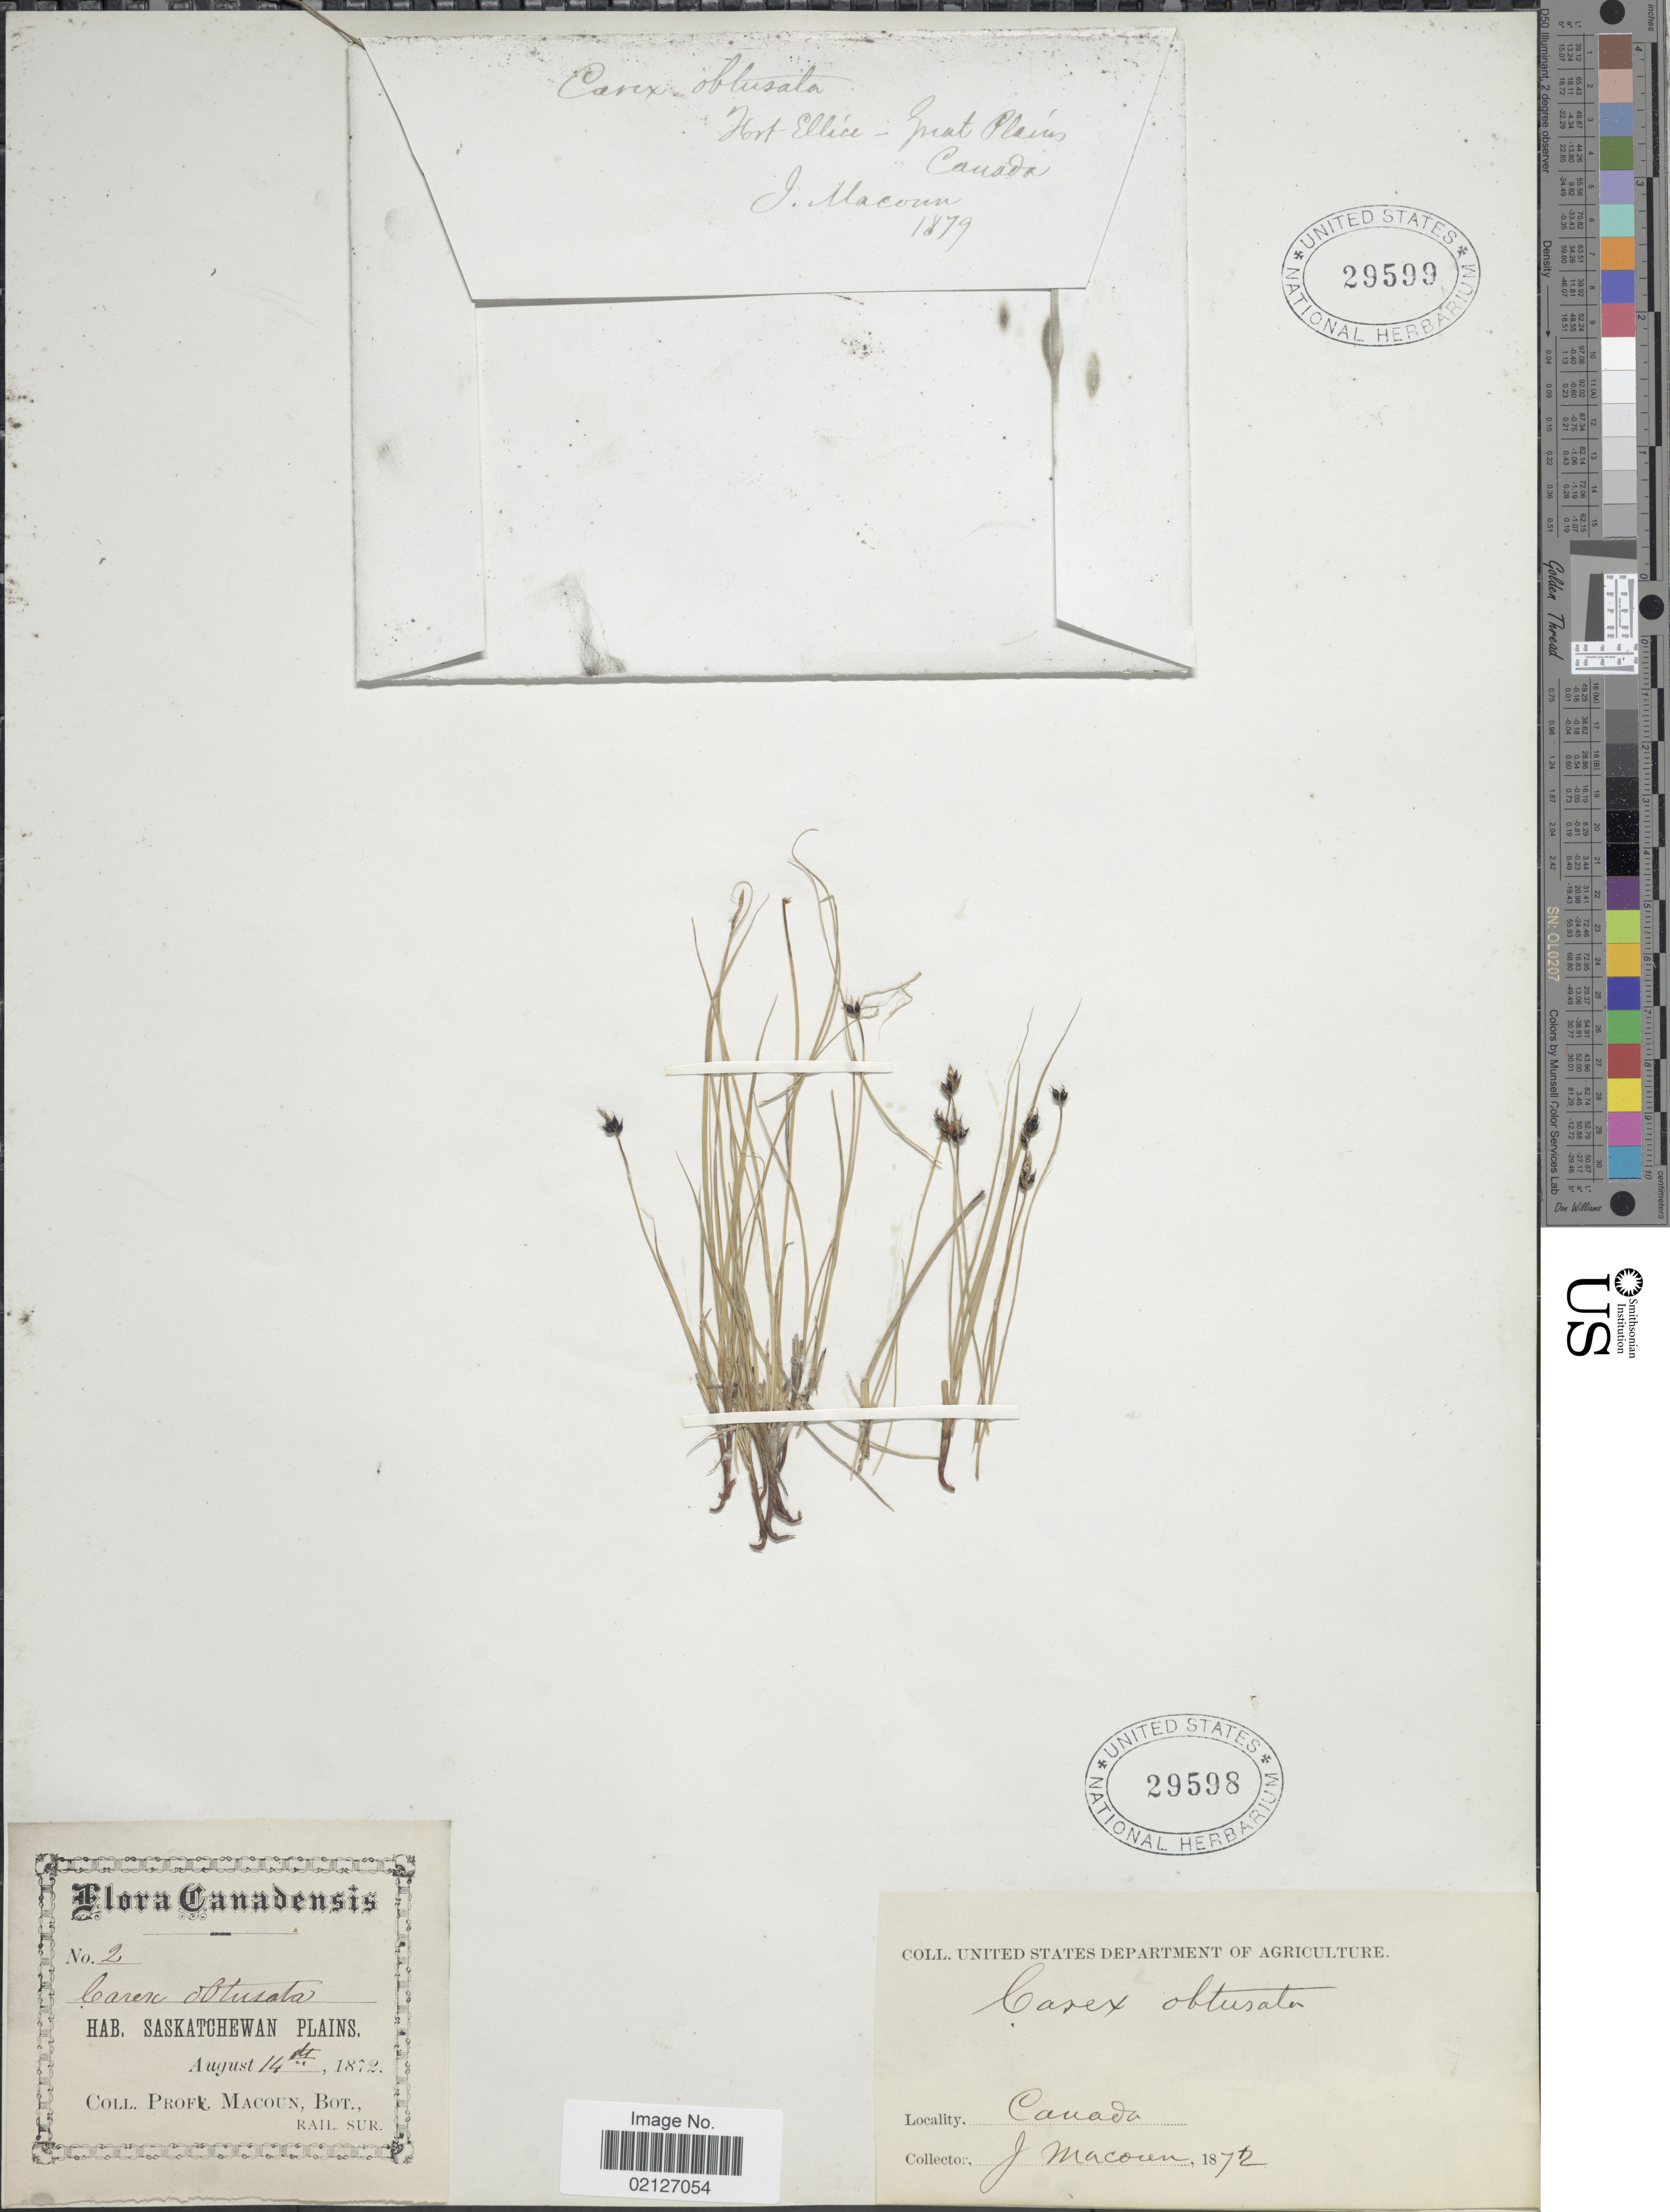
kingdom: Plantae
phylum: Tracheophyta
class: Liliopsida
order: Poales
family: Cyperaceae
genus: Carex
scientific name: Carex obtusata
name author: Lilj.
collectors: J. Macoun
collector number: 2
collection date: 1872-08-14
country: Canada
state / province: Saskatchewan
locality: Saskatchewan Plains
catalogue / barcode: US 29598